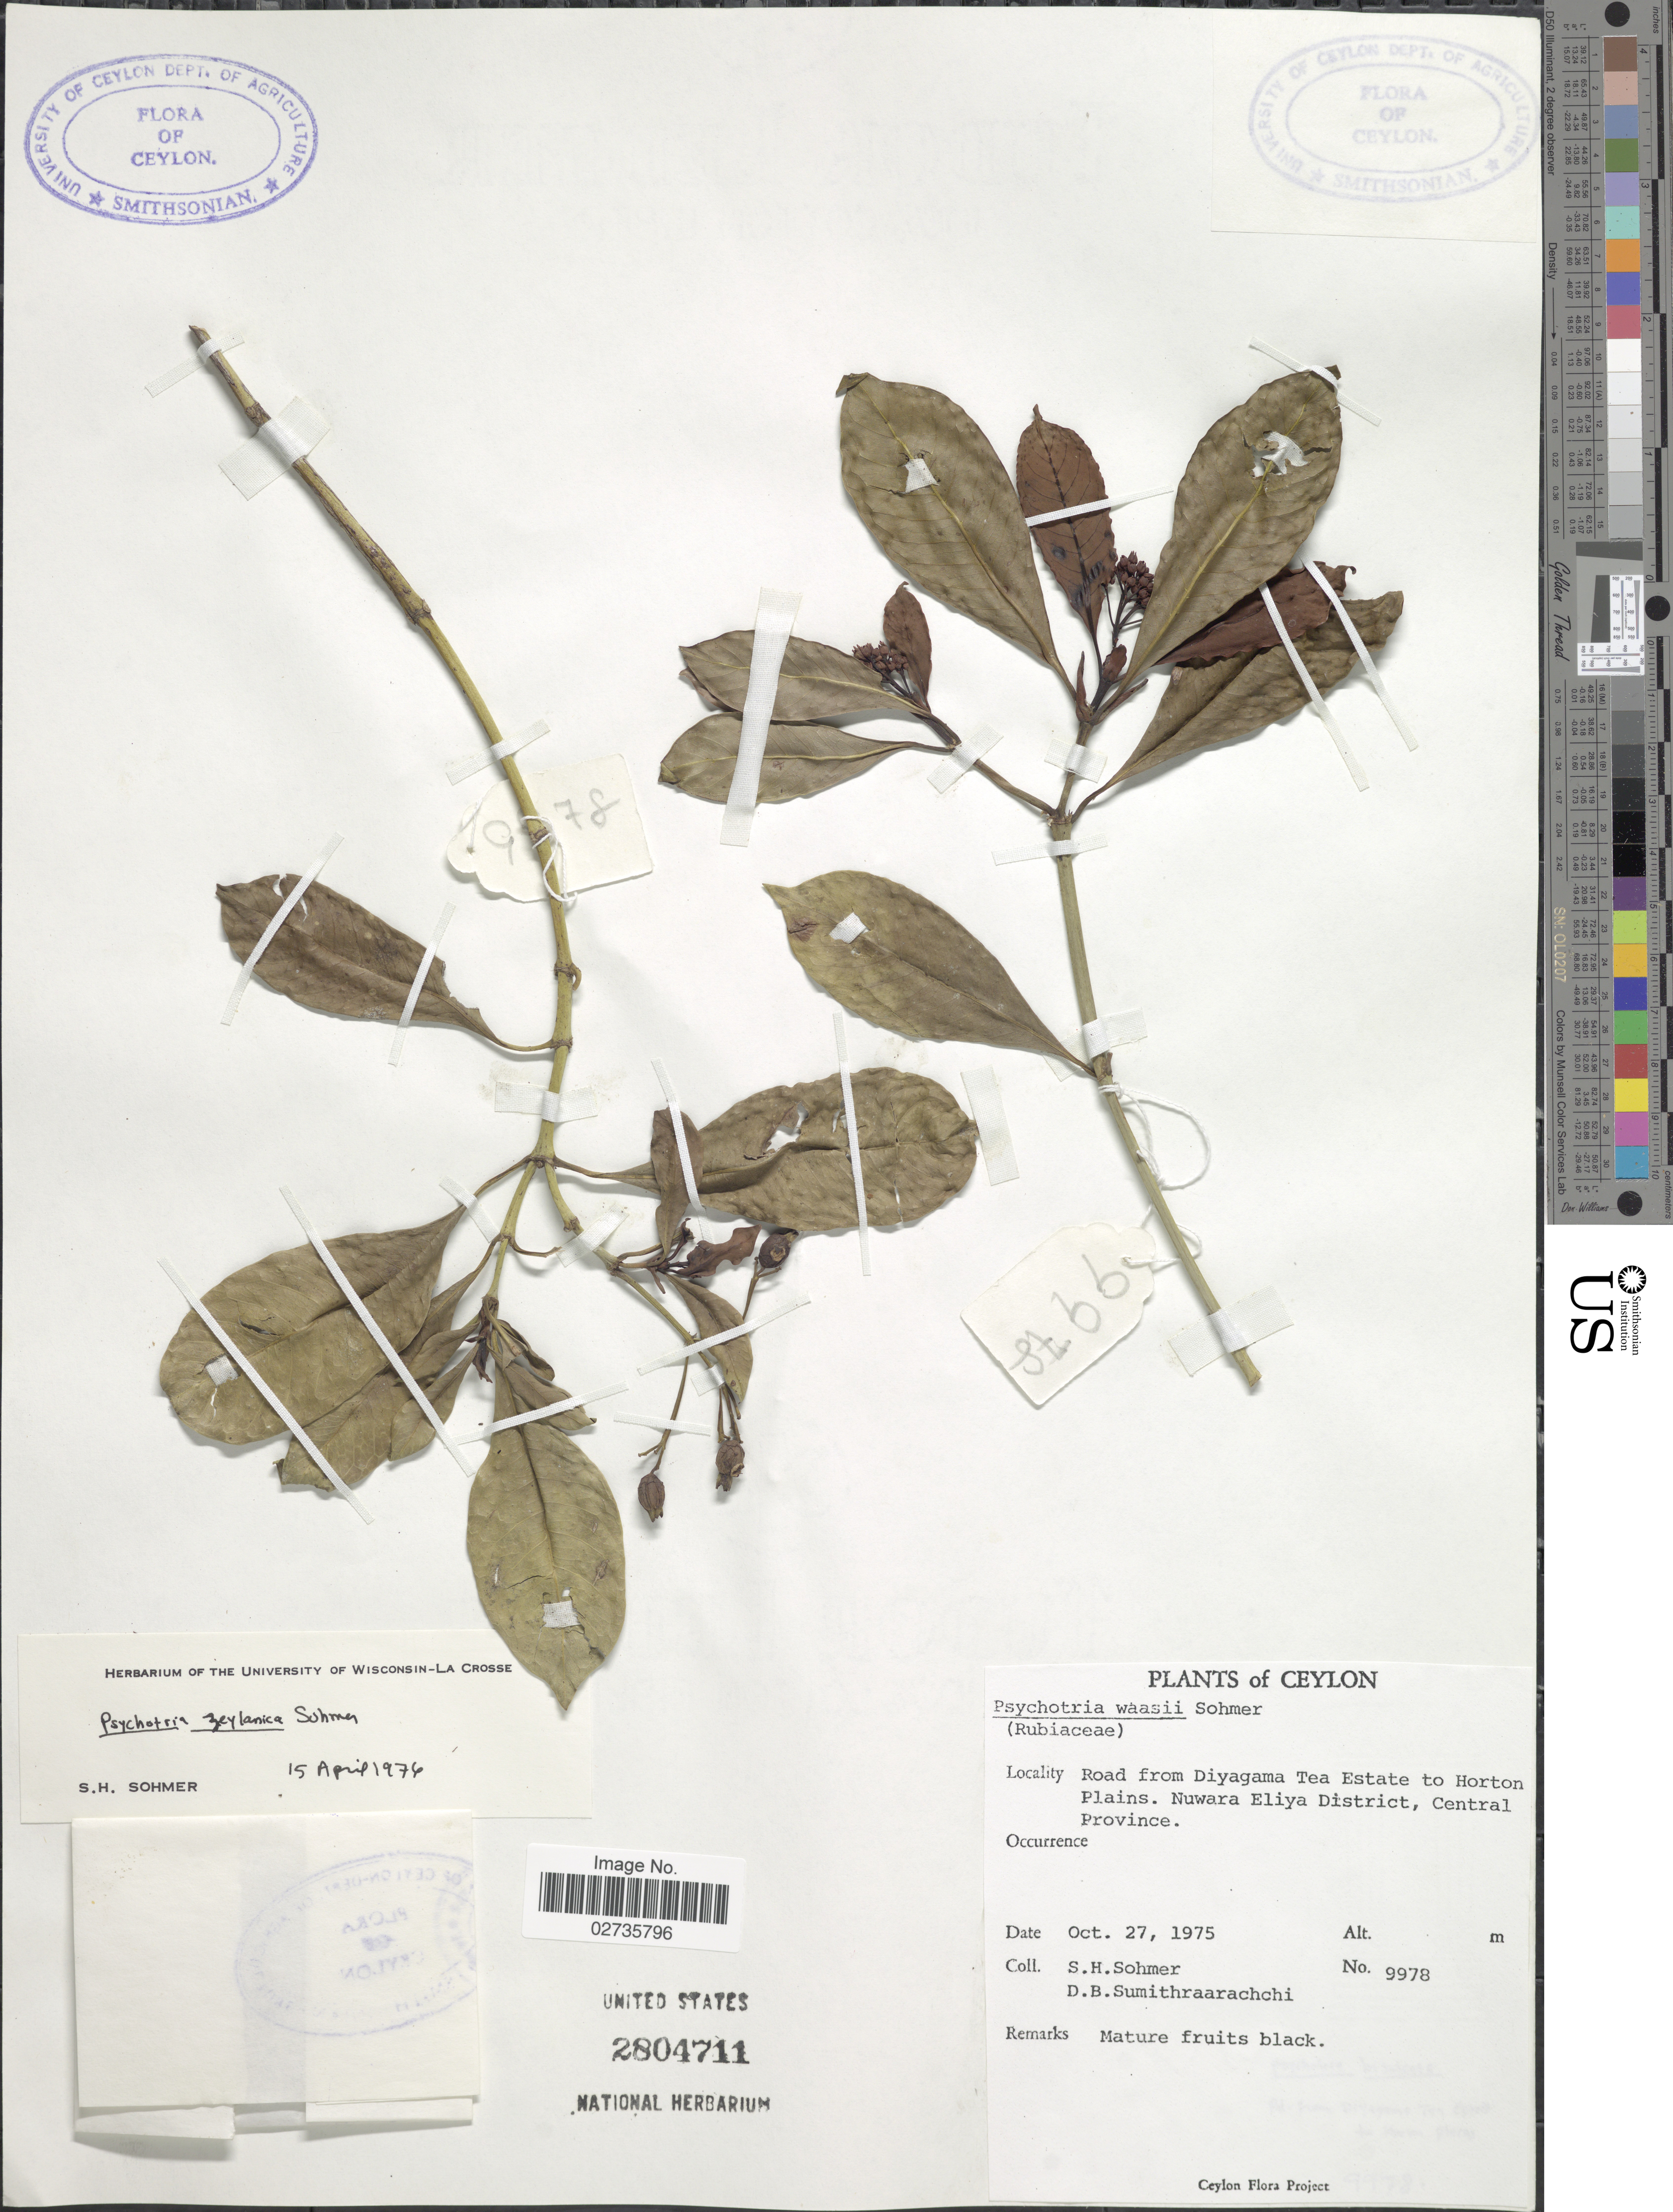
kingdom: Plantae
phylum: Tracheophyta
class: Magnoliopsida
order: Gentianales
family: Rubiaceae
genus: Psychotria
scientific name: Psychotria zeylanica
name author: Sohmer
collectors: S. H. Sohmer & D. B. Sumithraarachchi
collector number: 9978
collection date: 1975-10-27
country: Sri Lanka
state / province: Central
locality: Ceylon, Road from Diyagama Tea Estate to Horton Plains. Nuwara Eliya District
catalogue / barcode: US 2804711